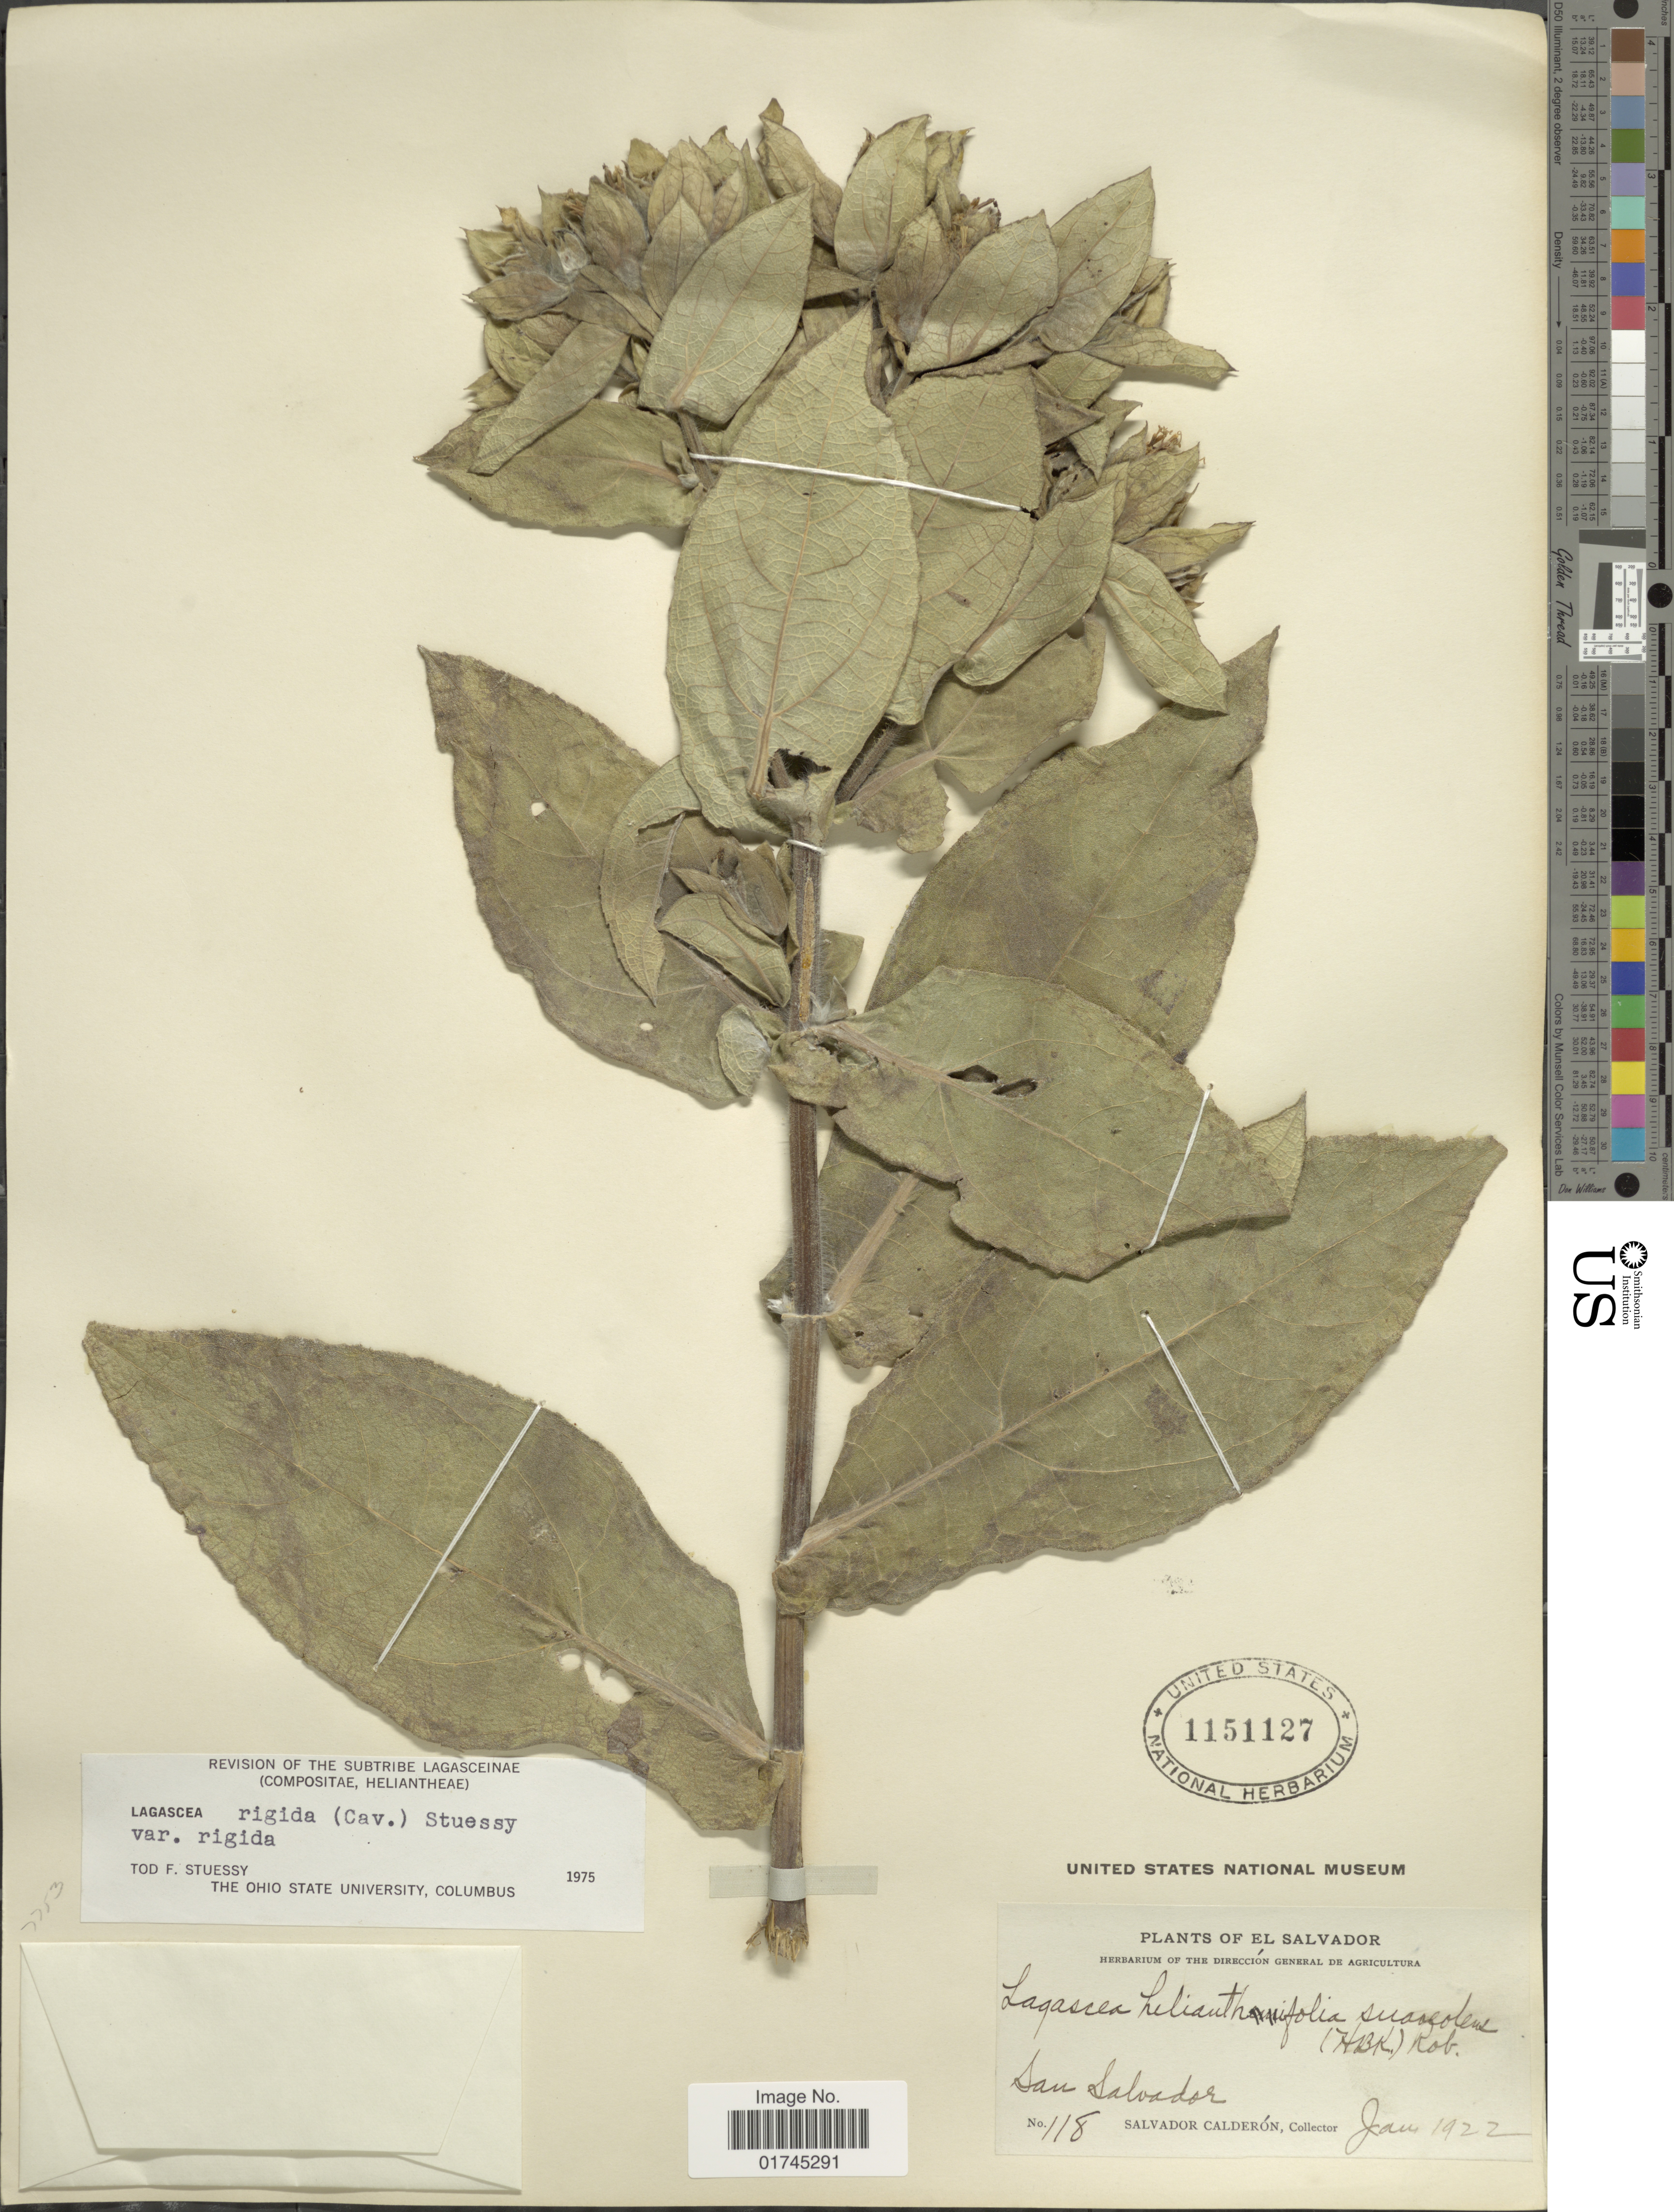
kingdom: Plantae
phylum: Tracheophyta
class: Magnoliopsida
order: Asterales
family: Asteraceae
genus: Lagascea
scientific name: Lagascea helianthifolia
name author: Kunth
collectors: S. Calderón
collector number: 118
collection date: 1922-01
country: El Salvador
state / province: San Salvador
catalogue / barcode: US 1151127